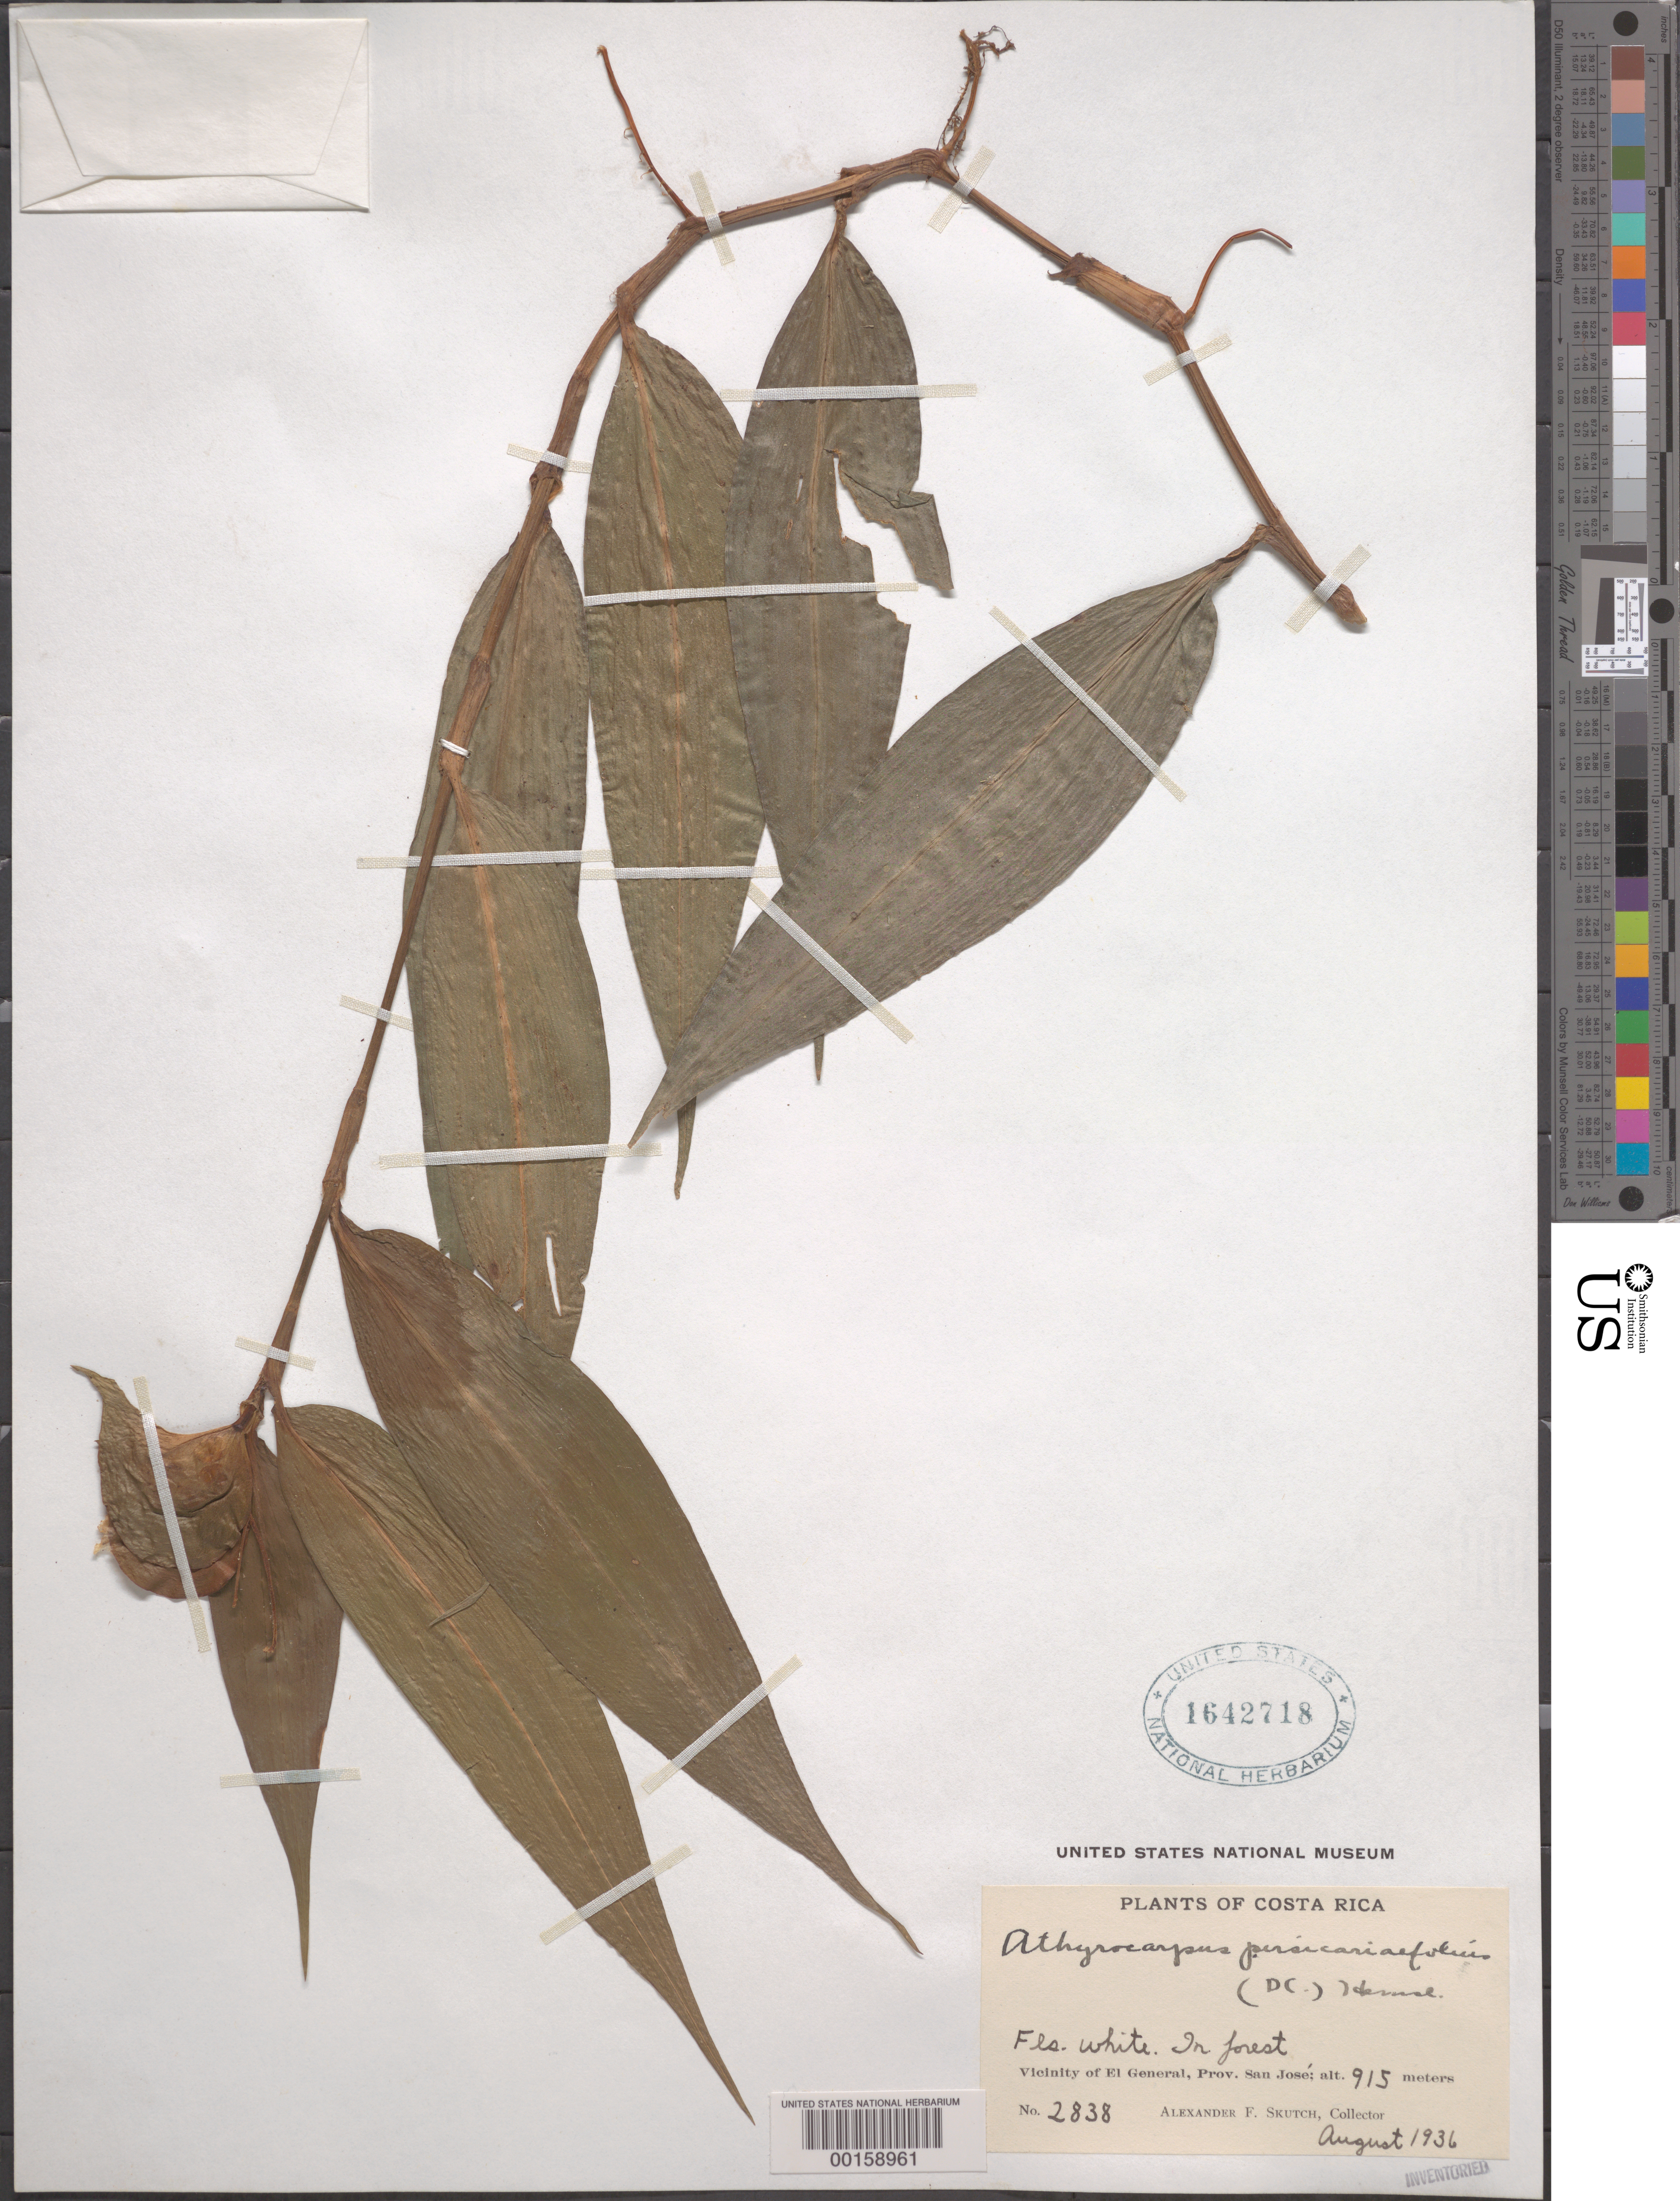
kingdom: Plantae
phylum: Tracheophyta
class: Liliopsida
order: Commelinales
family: Commelinaceae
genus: Commelina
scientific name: Commelina rufipes var. glabrata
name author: (D.R. Hunt) Faden & D.R. Hunt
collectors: A. F. Skutch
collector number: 2838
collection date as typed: Aug 1936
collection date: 1936-08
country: Costa Rica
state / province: San José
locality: El General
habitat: Forest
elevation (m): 915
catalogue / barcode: US 1642718